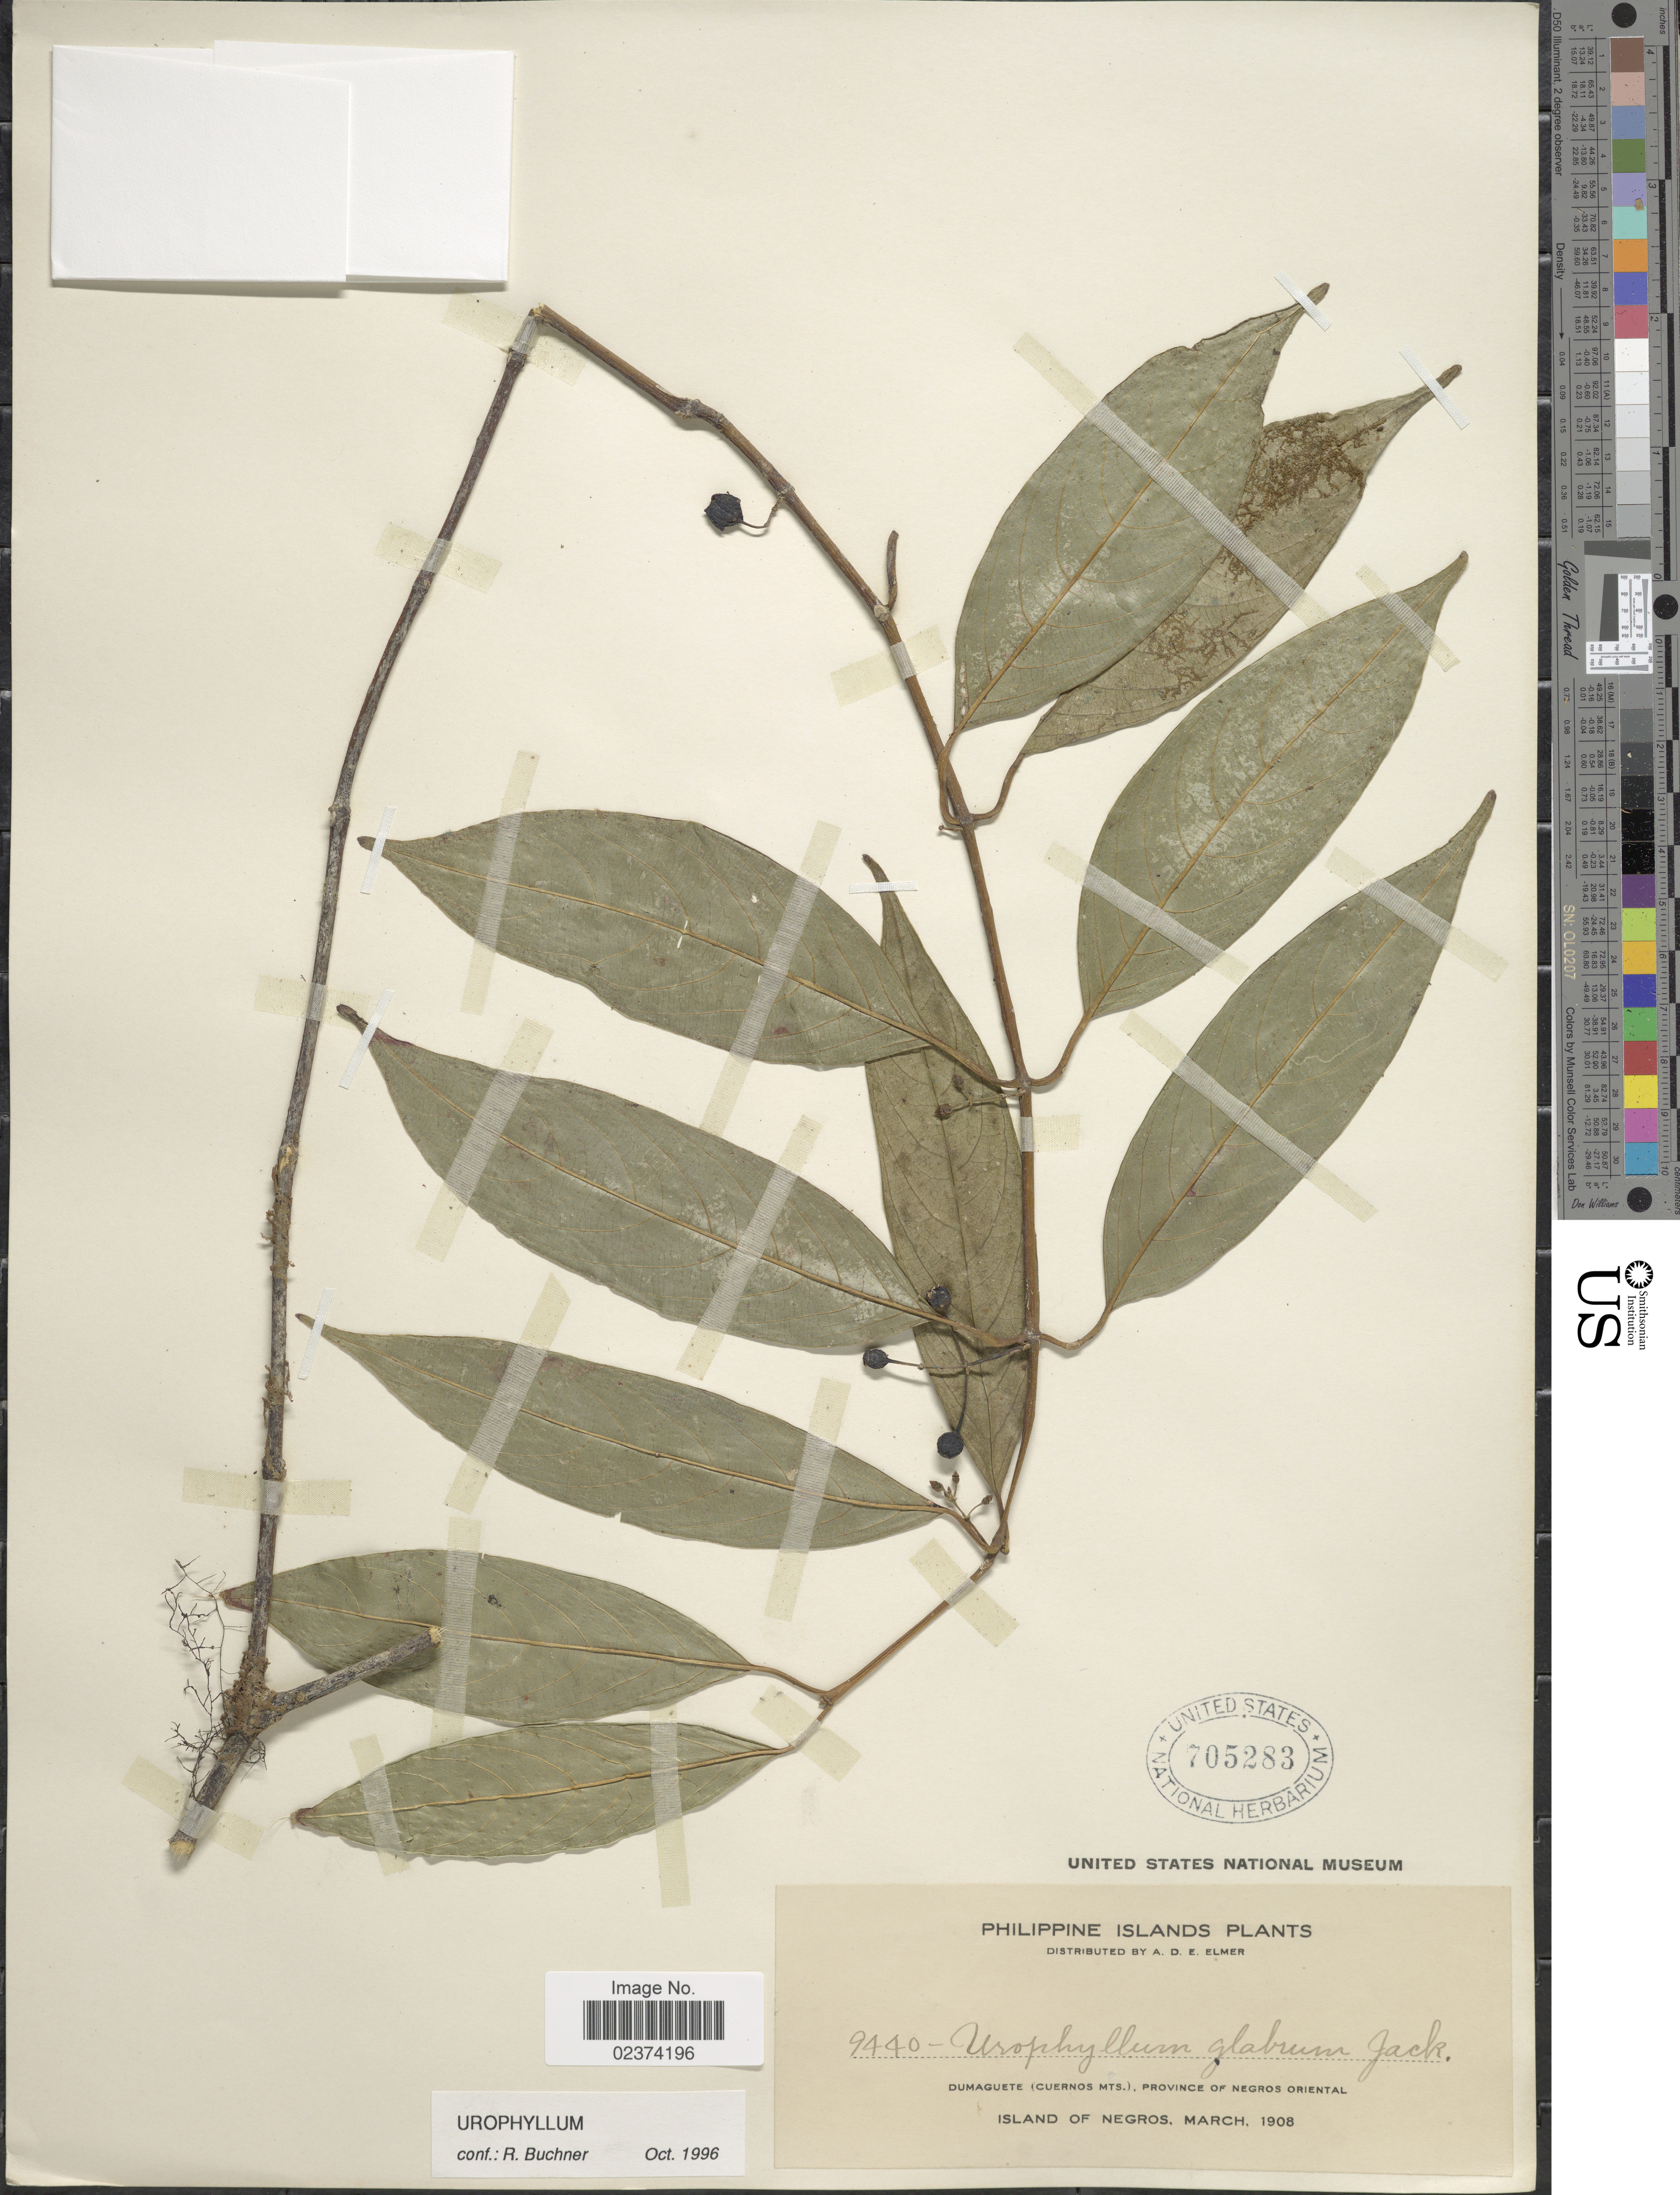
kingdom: Plantae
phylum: Tracheophyta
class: Magnoliopsida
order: Gentianales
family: Rubiaceae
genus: Urophyllum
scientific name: Urophyllum sp.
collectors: A. D. E. Elmer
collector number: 9440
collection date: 1908-03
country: Philippines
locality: Philippine Islands. Dumaguete (Cuernos Mts.), Province of Negros Oriental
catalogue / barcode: US 705283